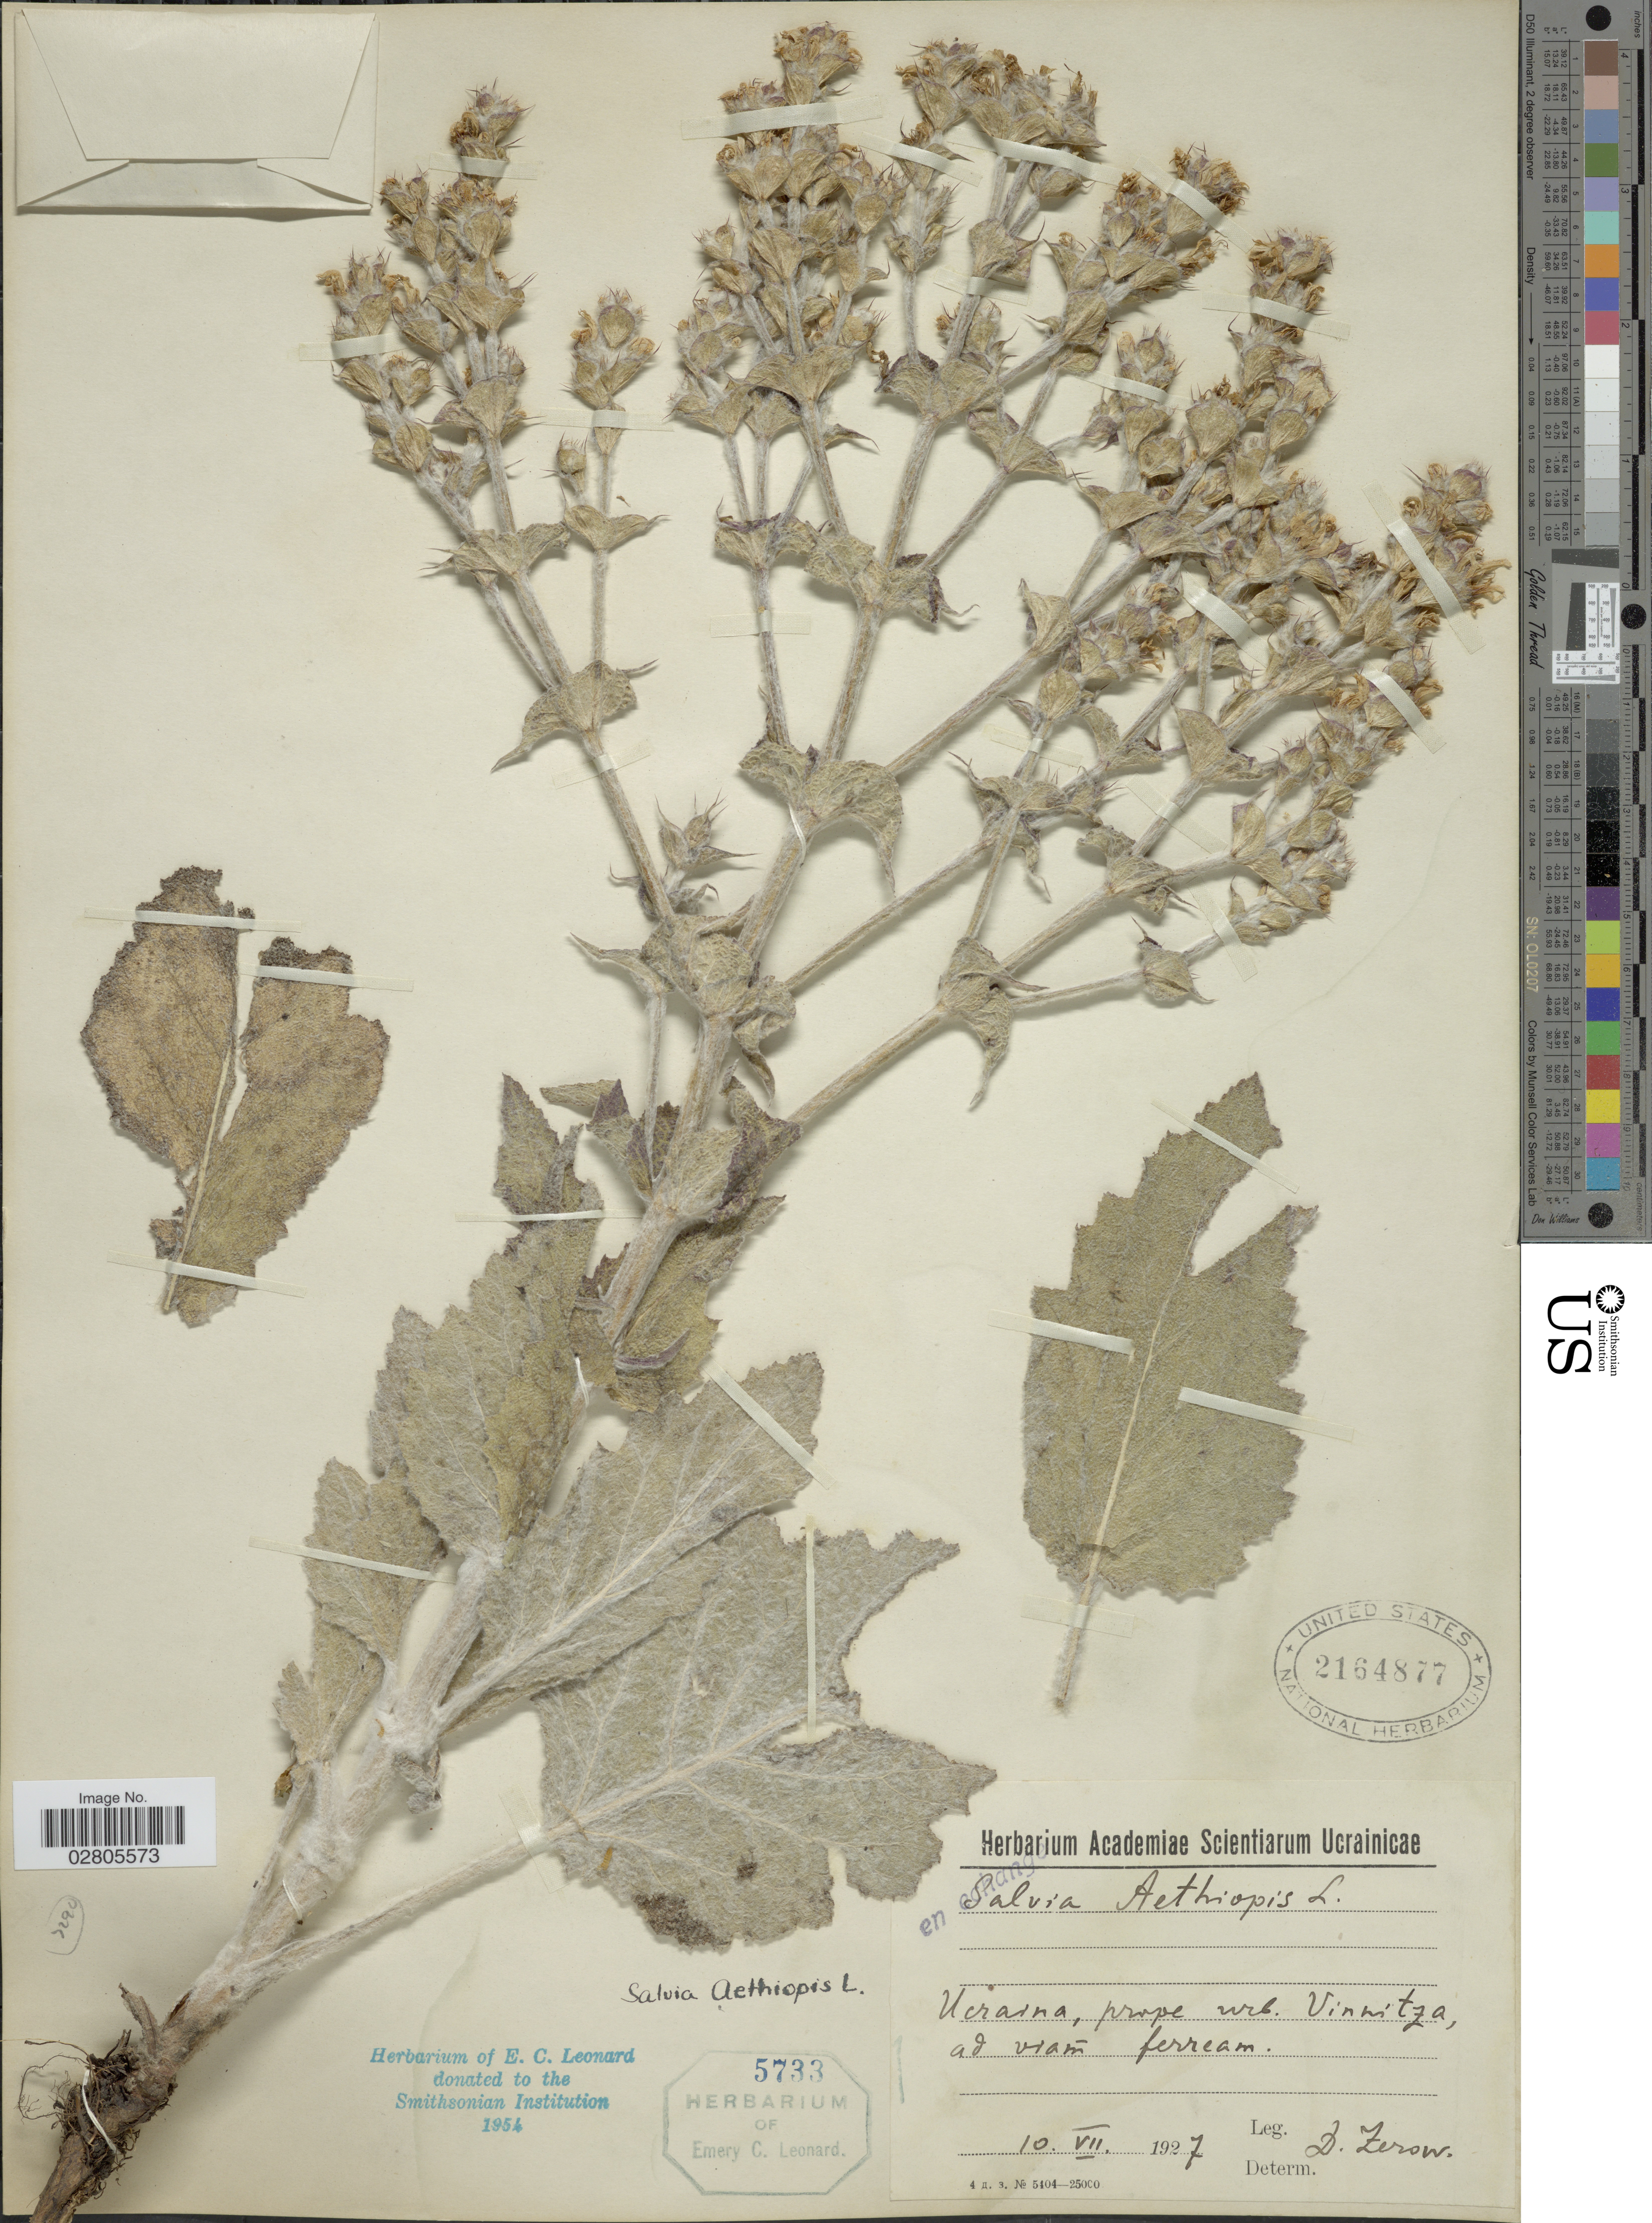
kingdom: Plantae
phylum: Tracheophyta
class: Magnoliopsida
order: Lamiales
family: Lamiaceae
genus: Salvia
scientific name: Salvia aethiopis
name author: L.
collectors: D. Zerow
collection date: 1927-07-10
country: Ukraine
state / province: Vinnytsya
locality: Prope urb. Vinnitza, ad viam ferream.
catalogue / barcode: US 2164877